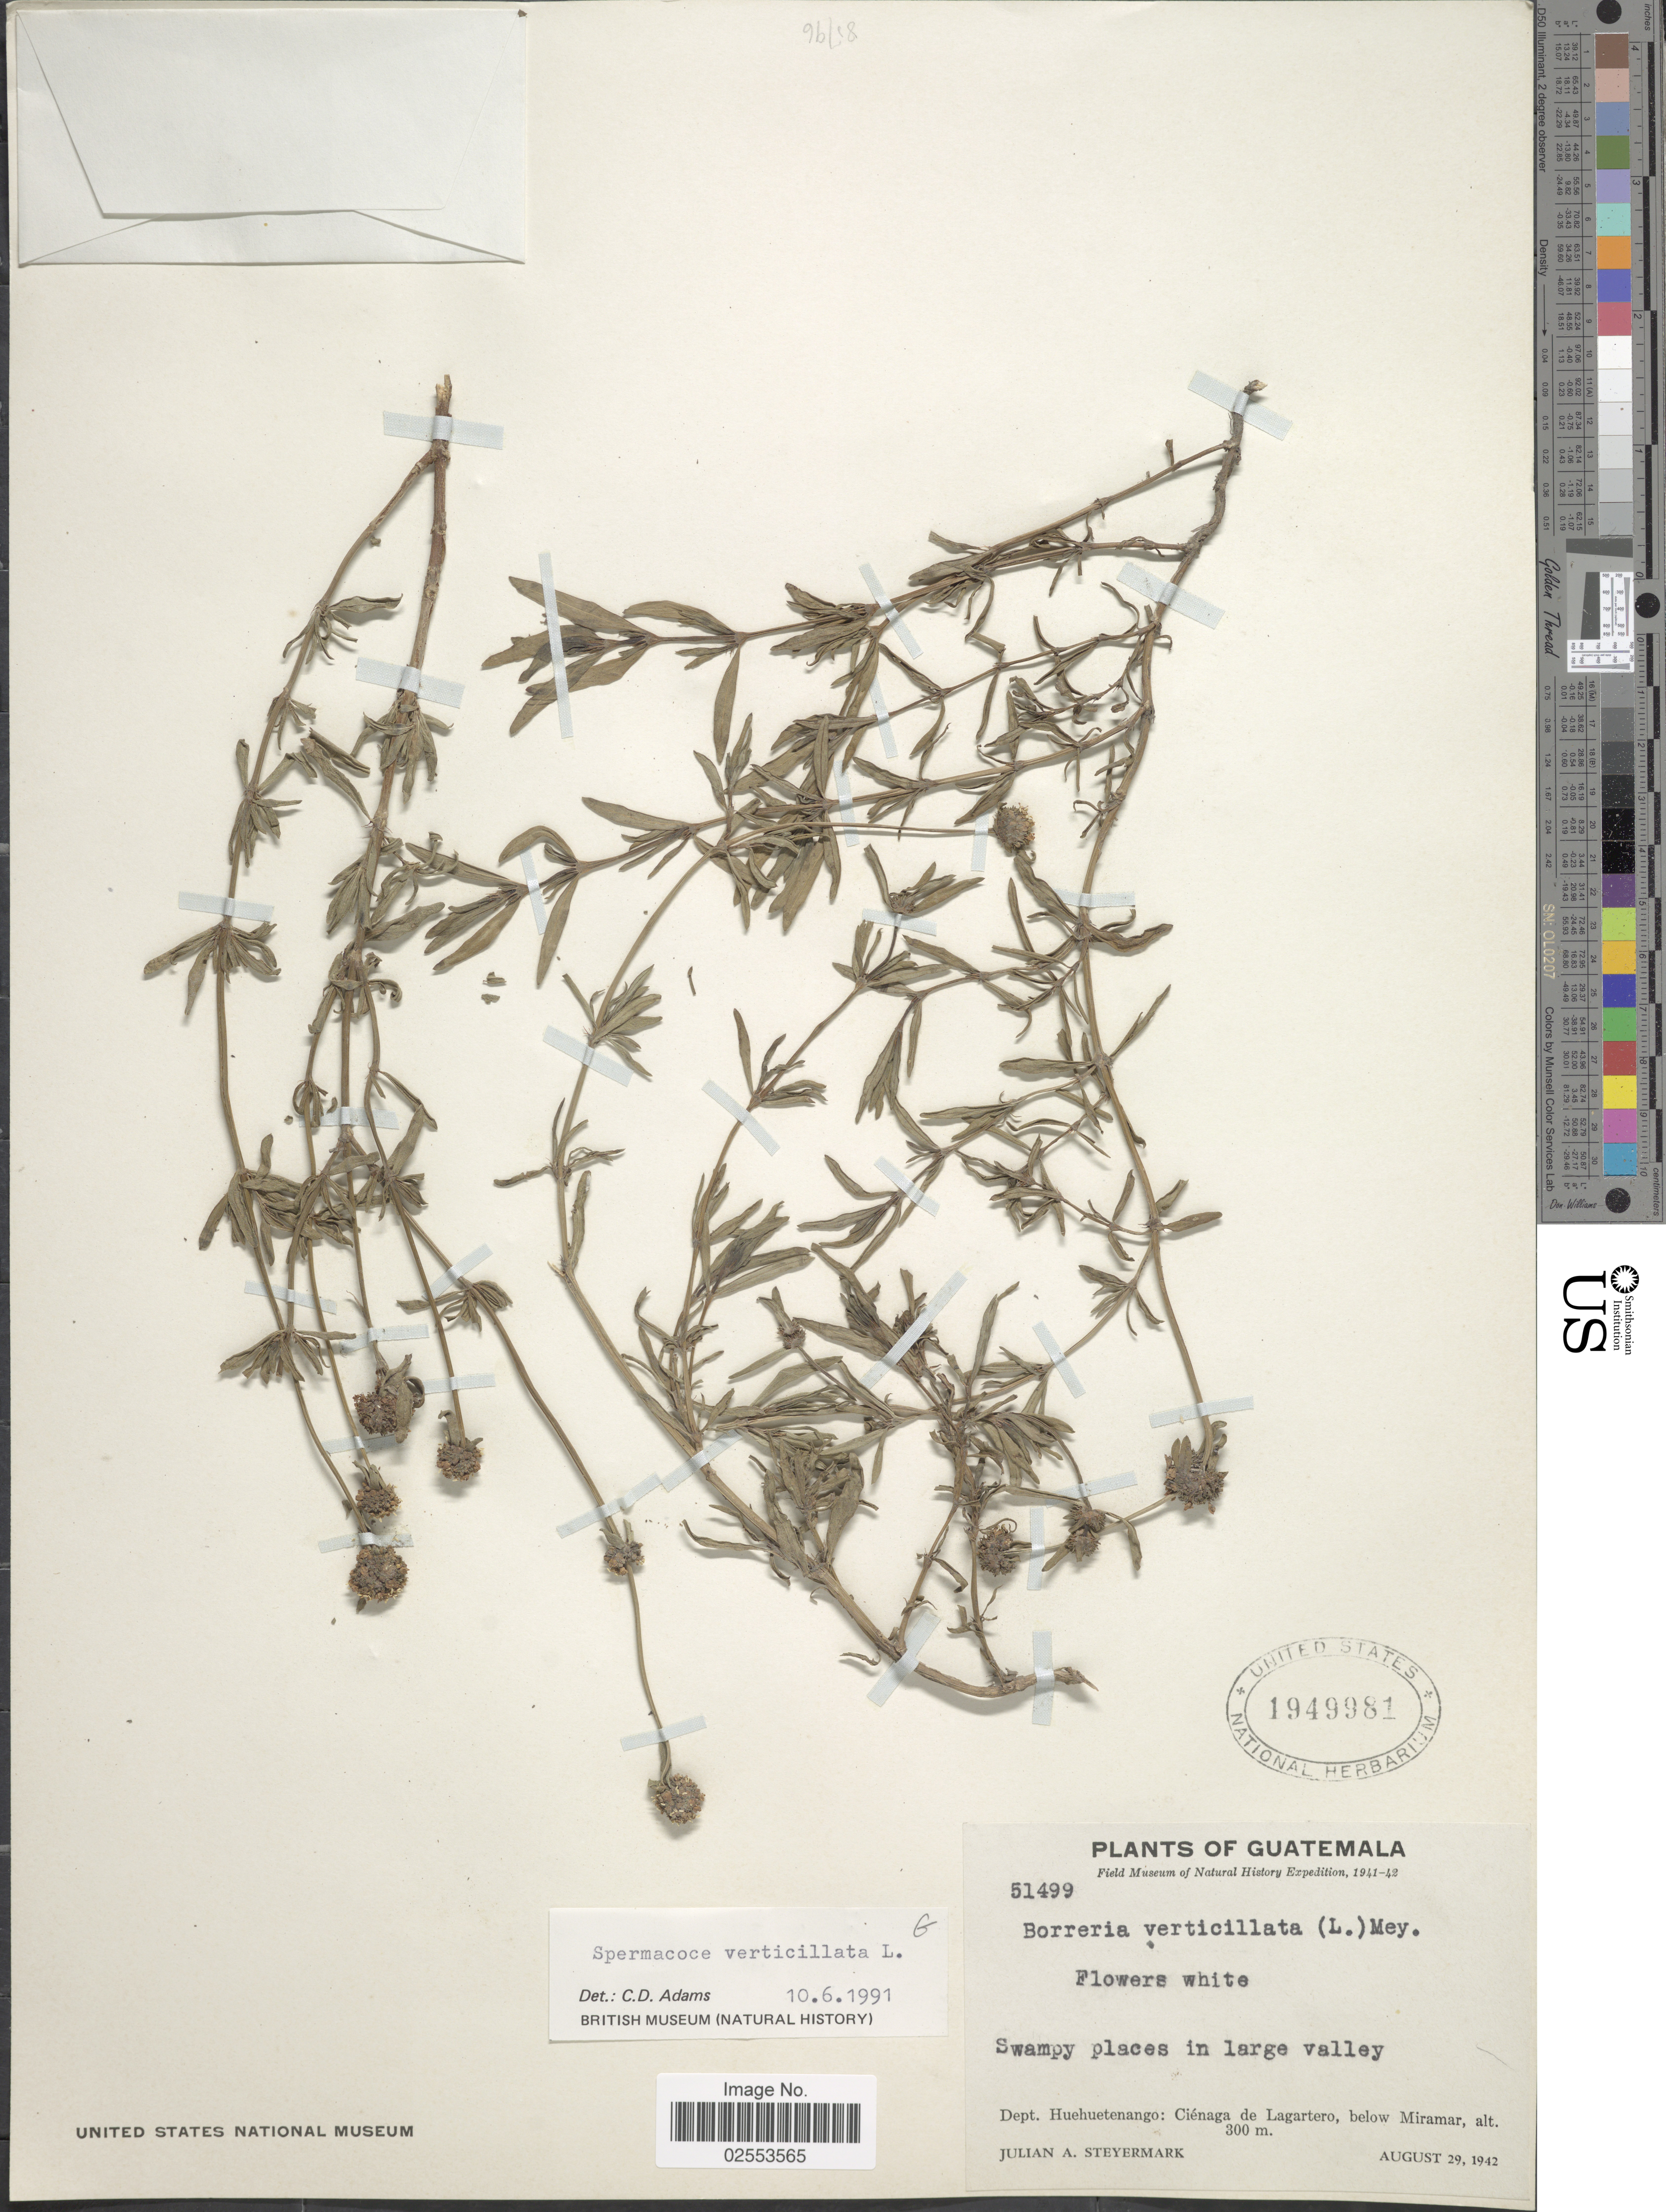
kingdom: Plantae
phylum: Tracheophyta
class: Magnoliopsida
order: Gentianales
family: Rubiaceae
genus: Spermacoce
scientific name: Spermacoce verticillata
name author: L.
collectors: J. Steyermark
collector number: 51499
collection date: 1942-08-29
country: Guatemala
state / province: Huehuetenango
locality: Ciénaga de Lagartero, below Miramar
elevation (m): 300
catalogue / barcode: US 1949981